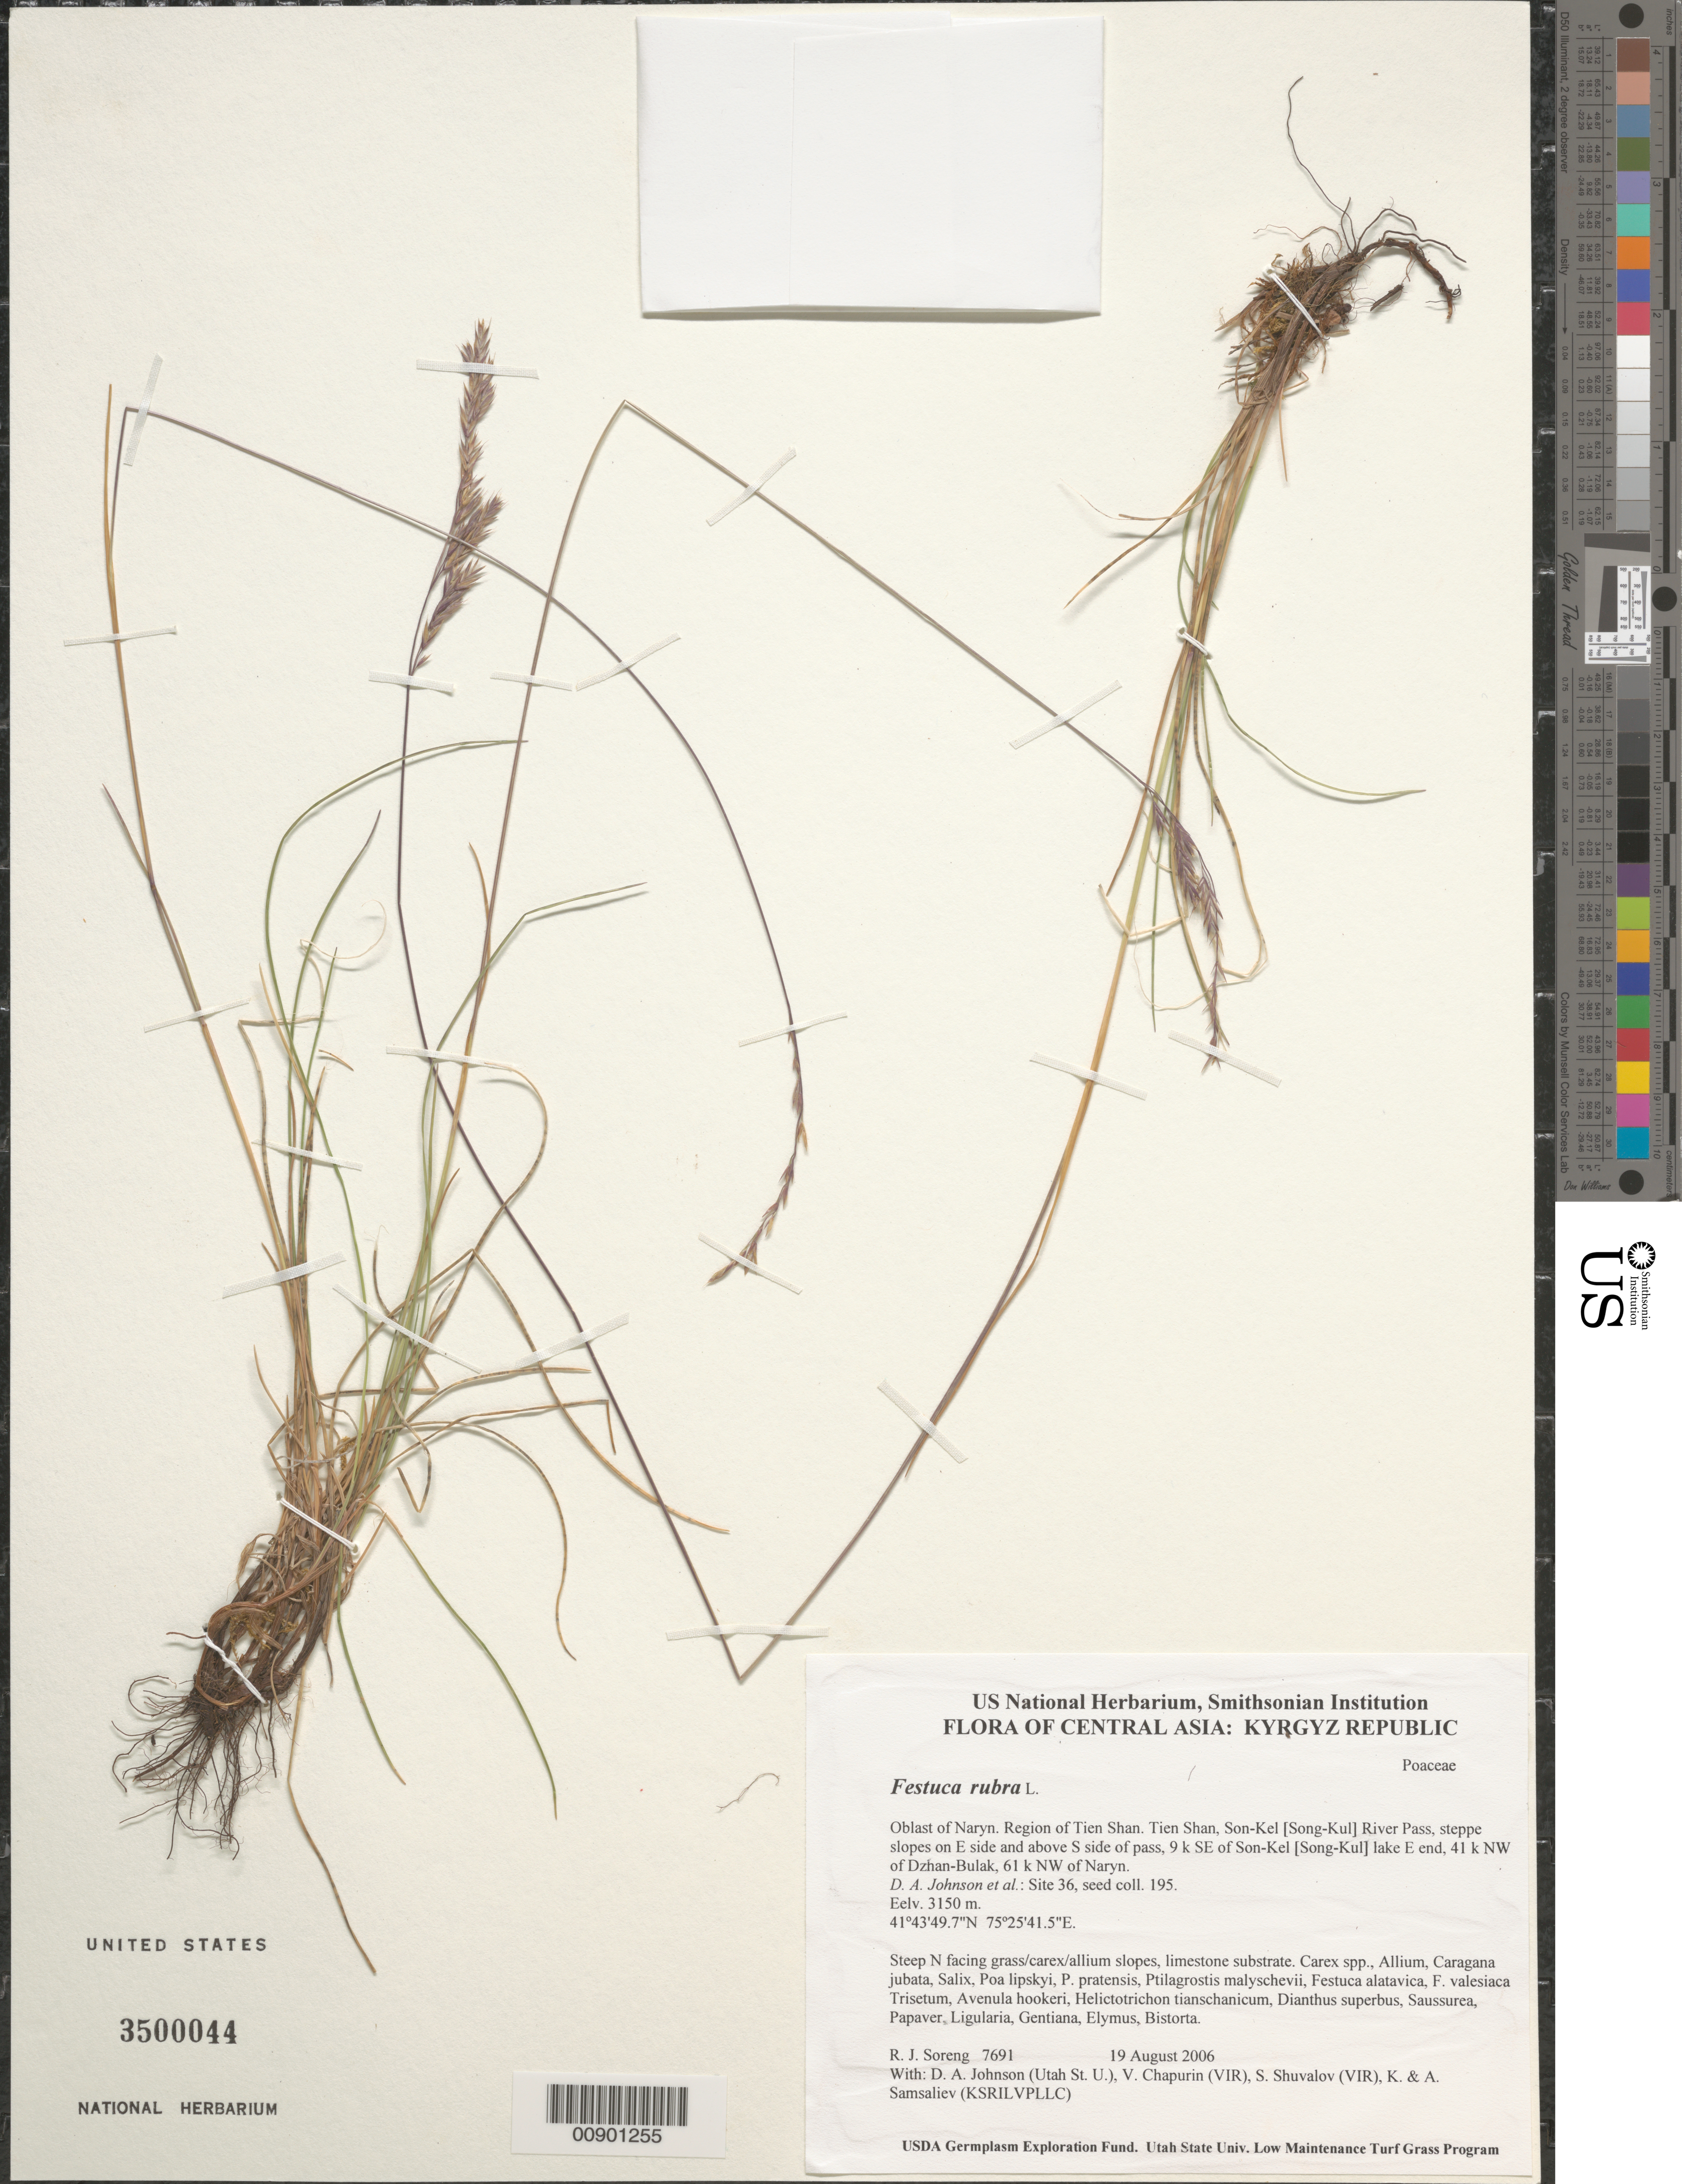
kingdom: Plantae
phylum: Tracheophyta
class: Liliopsida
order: Poales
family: Poaceae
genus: Festuca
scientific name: Festuca rubra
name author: L.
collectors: R. J. Soreng, D. Johnson, S. Shuvalov, V. Chapurin, K. Samsaliev & A. Samsaliev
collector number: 7691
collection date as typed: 19 Aug 2006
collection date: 2006-08-19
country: Kyrgyzstan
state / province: Naryn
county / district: Tien Shan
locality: Tien Shan, Son-Kel River Pass, steppe slopes on E side and above S side of pass, 9 km SE of Son-Kel lake E end, 41 km NW of Dzhan-Bulak, 61 km NW of Naryn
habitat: Steep N facing grass/carex/allium slopes, limestone substrate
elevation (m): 3150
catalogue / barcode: US 3500044